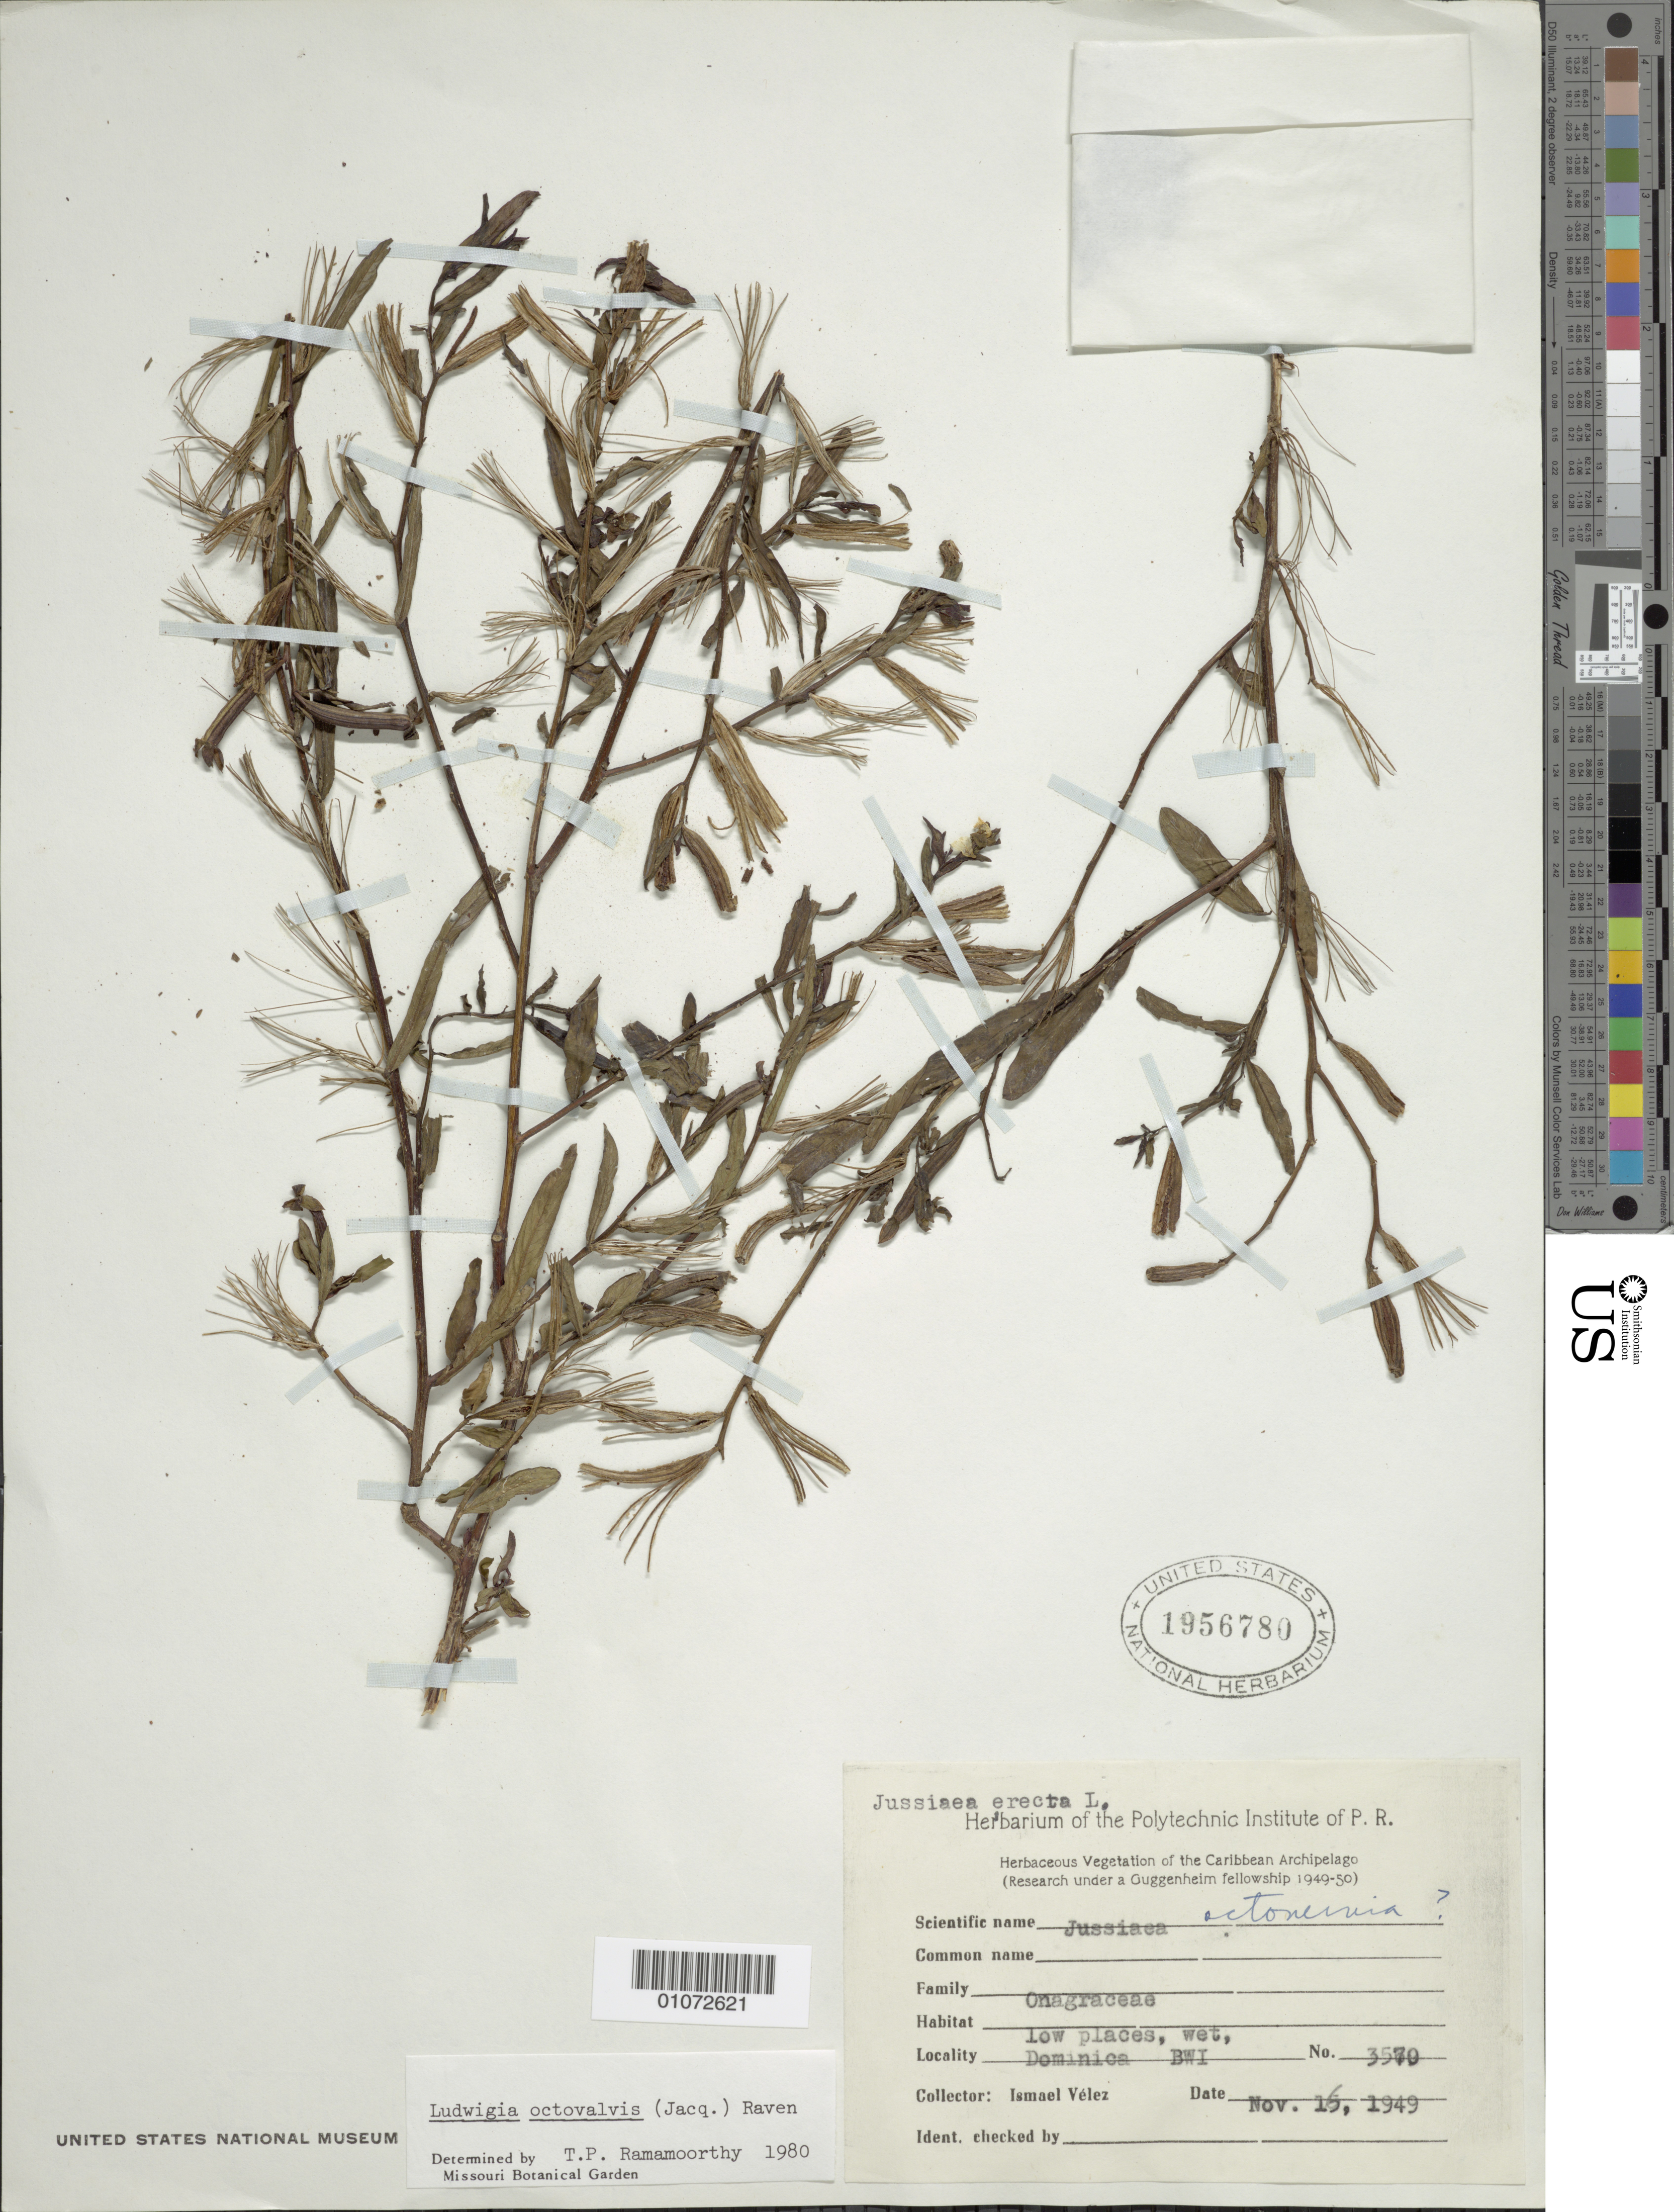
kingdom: Plantae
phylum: Tracheophyta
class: Magnoliopsida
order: Myrtales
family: Onagraceae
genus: Ludwigia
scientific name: Ludwigia octovalvis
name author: (Jacq.) P.H. Raven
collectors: I. Velez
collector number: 3570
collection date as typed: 16 Nov 1949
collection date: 1949-11-16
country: Dominica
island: Dominica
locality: Low places, wet.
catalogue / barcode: US 1956780